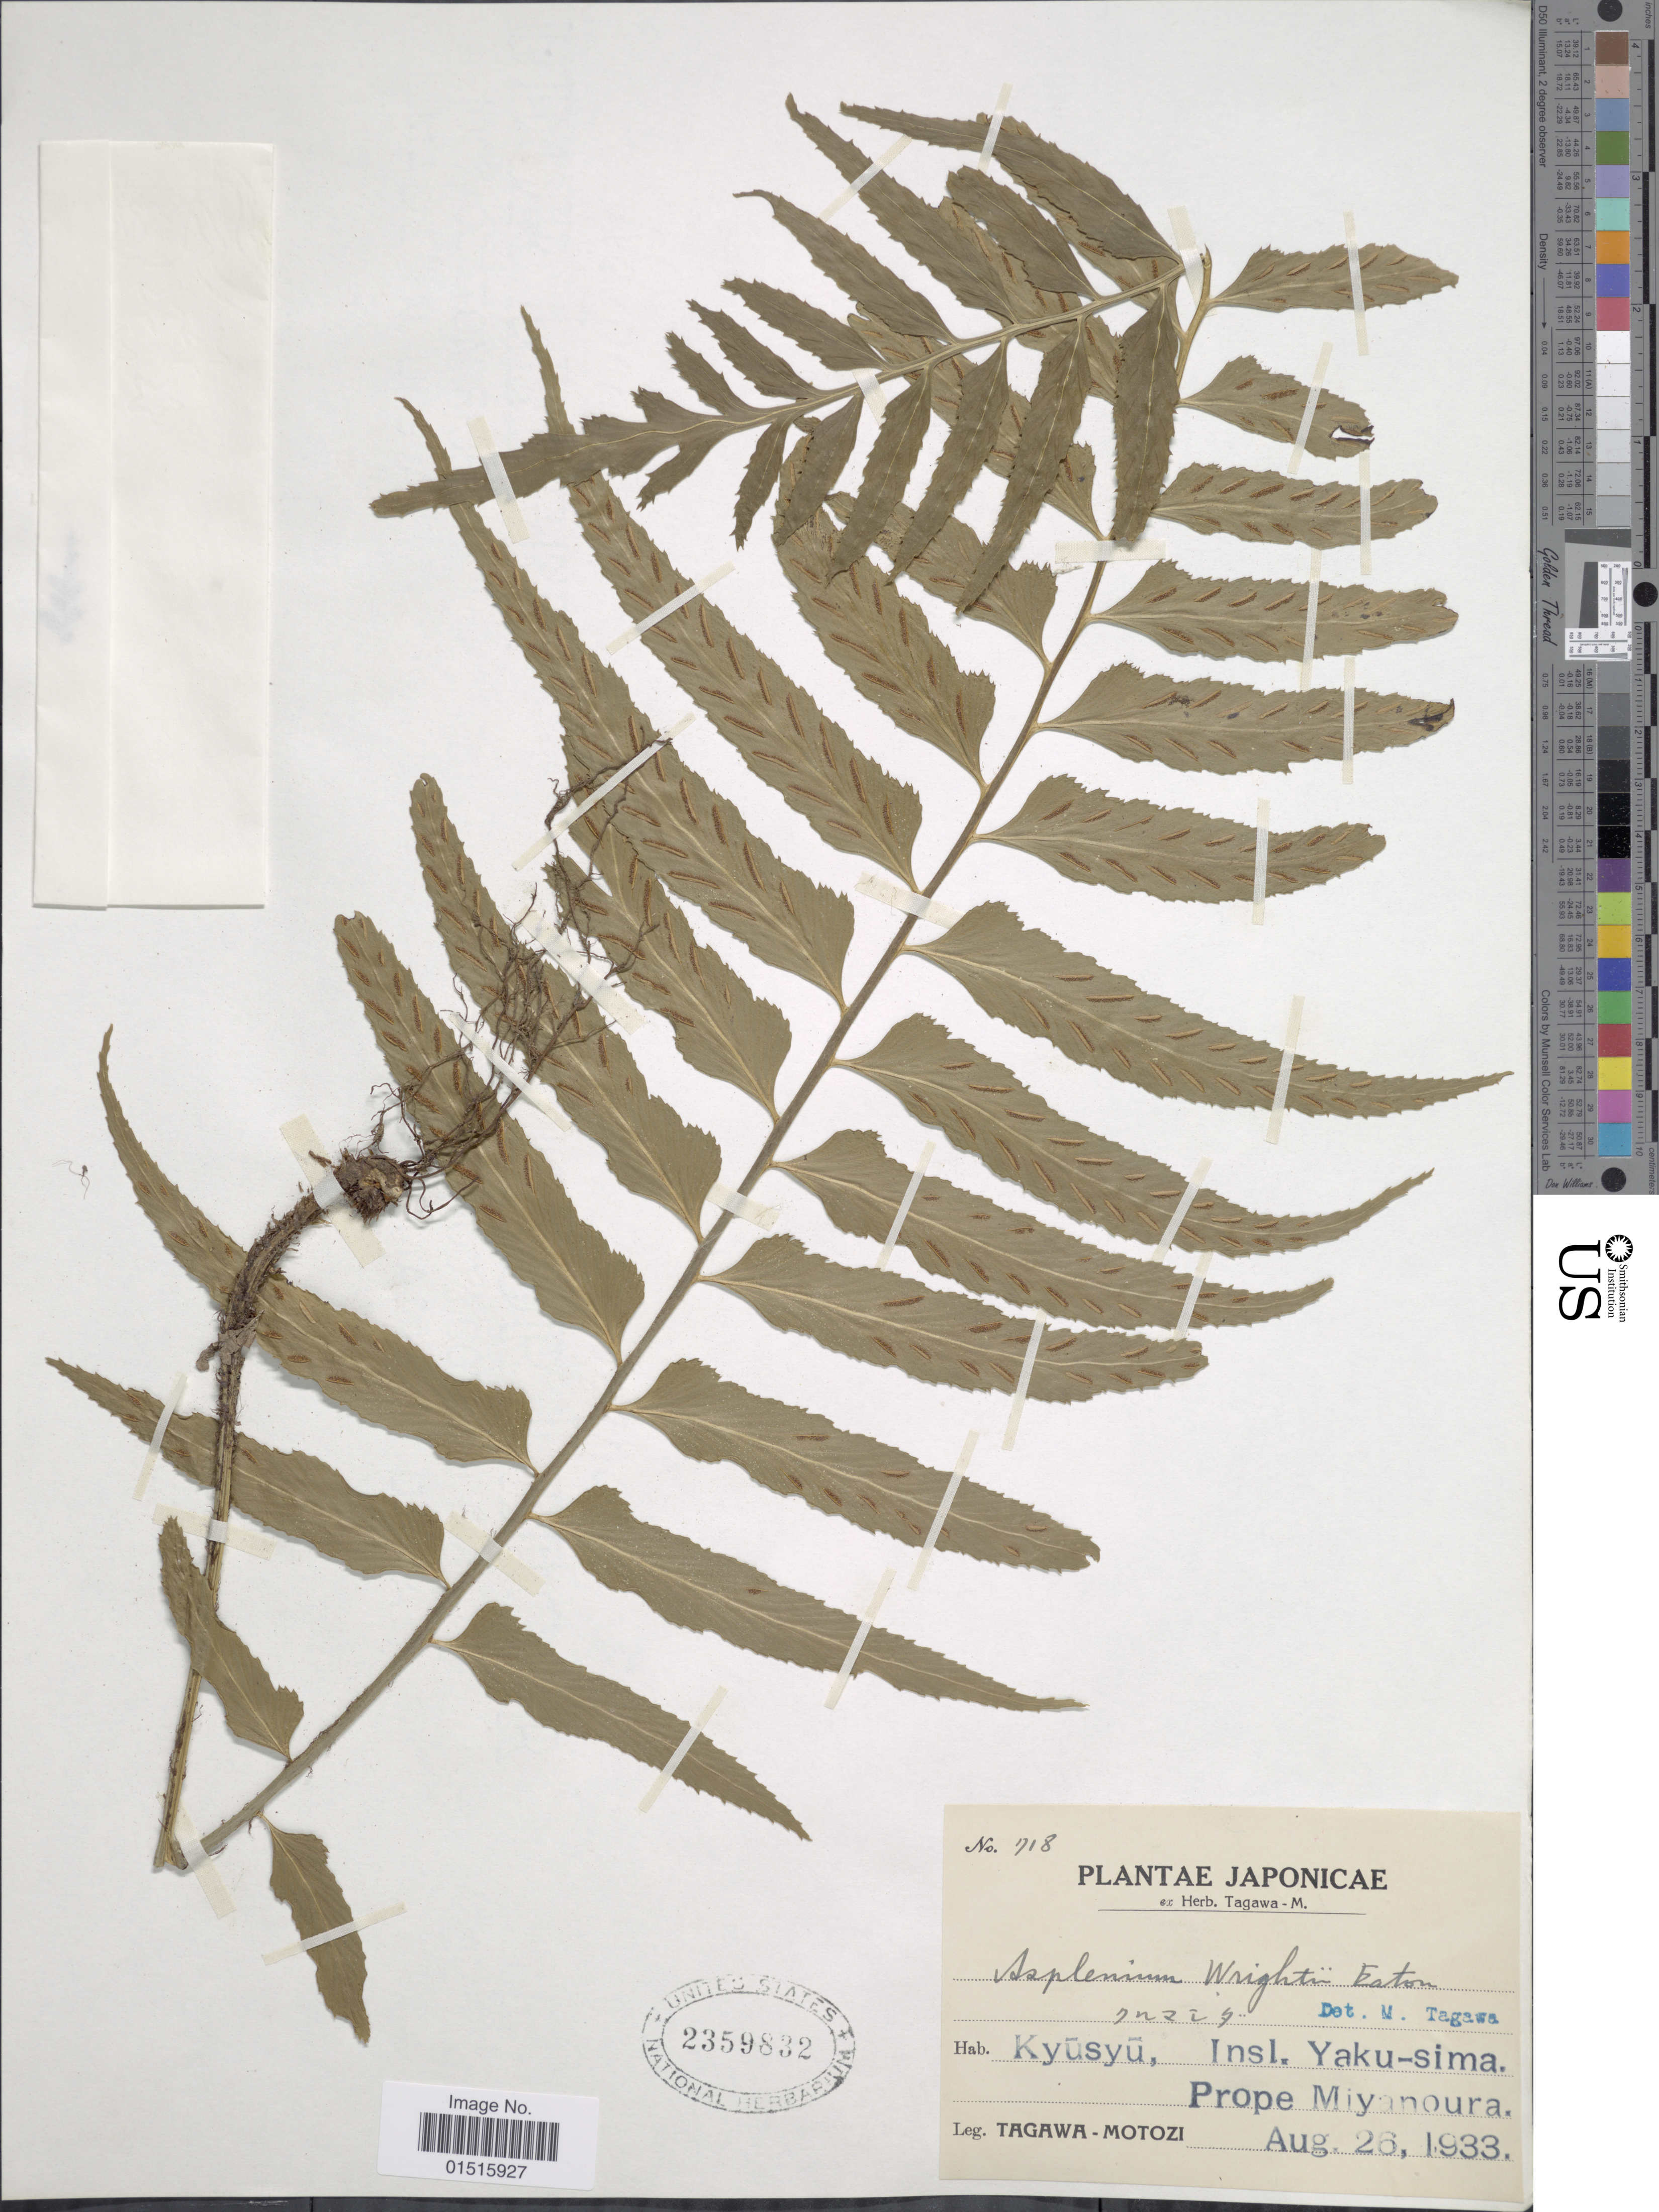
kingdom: Plantae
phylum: Tracheophyta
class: Polypodiopsida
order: Polypodiales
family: Aspleniaceae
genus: Asplenium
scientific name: Asplenium wrightii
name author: D.C. Eaton ex Hook.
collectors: M. Tagawa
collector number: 1718*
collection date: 1933-08-26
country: Japan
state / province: Kagosima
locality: Kyusyu, Insl. Yaku-sima.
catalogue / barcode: US 2359832